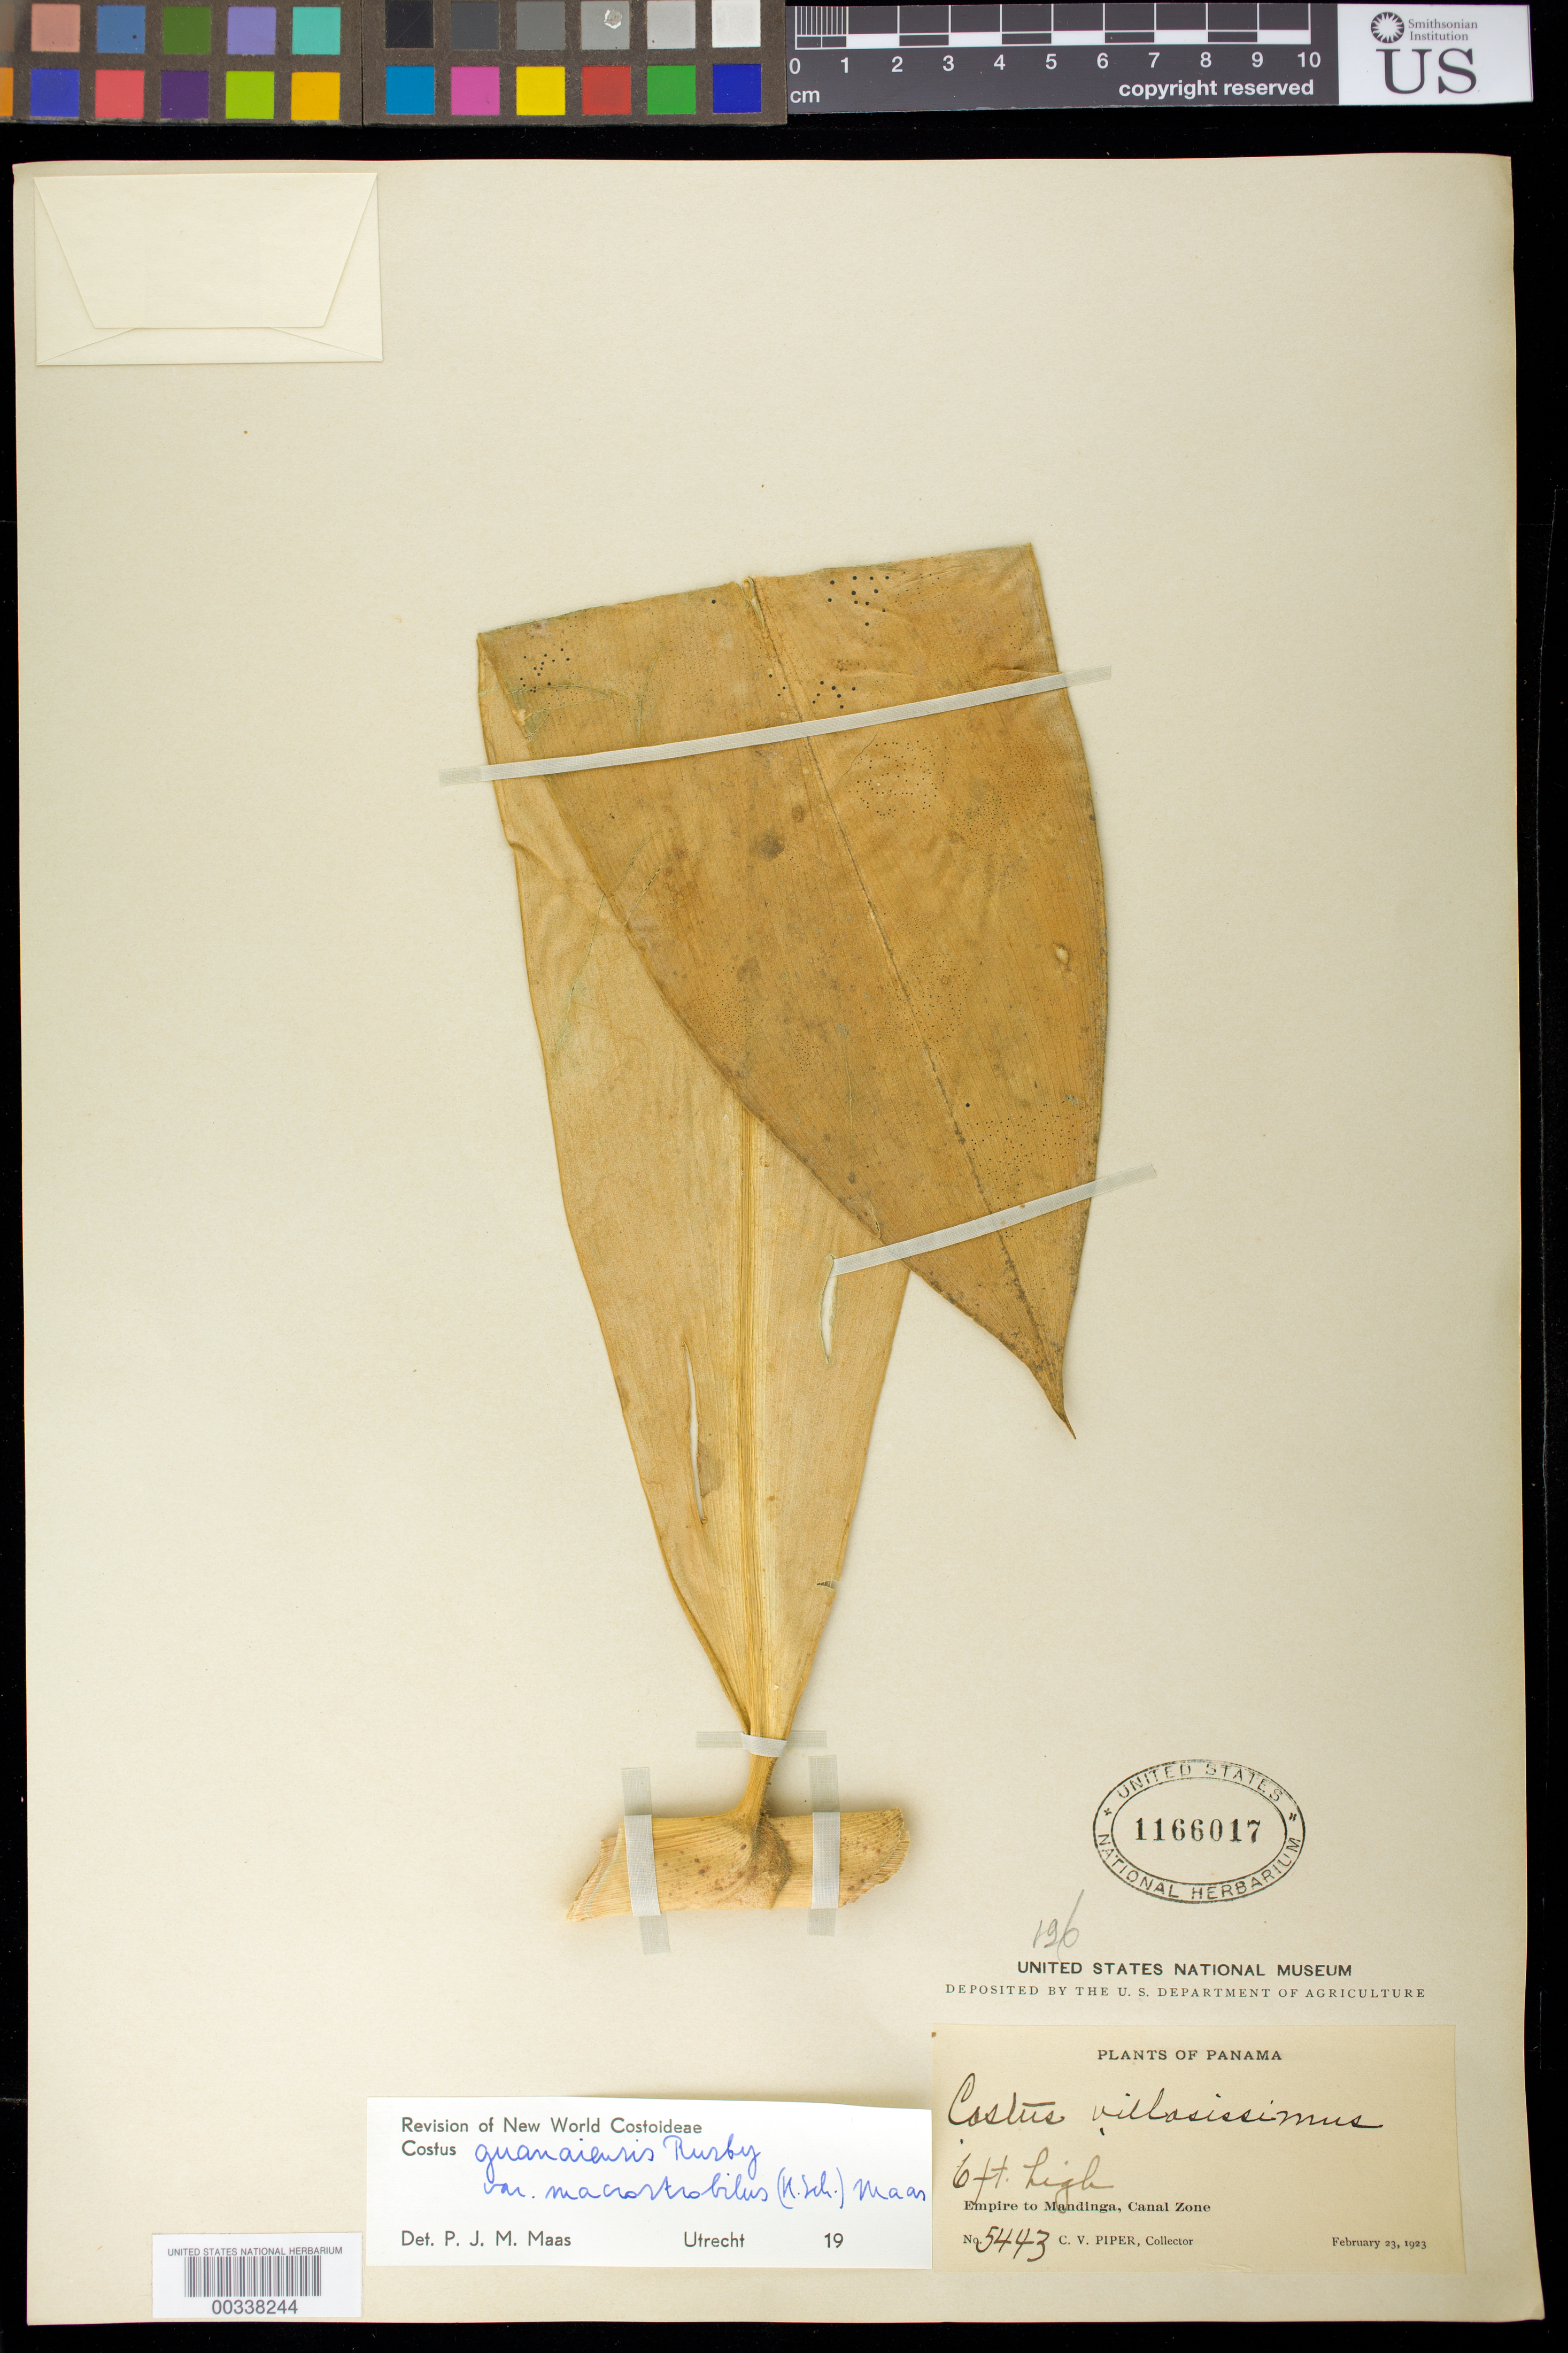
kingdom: Plantae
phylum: Tracheophyta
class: Liliopsida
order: Zingiberales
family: Costaceae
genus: Costus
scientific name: Costus guanaiensis var. macrostrobilis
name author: (K. Schum.) Maas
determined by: Maas, Paul J. M.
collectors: C. V. Piper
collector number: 5443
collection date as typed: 23 Feb 1923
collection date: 1923-02-23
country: Panama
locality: Empire to Mandinga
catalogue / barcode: US 1166017